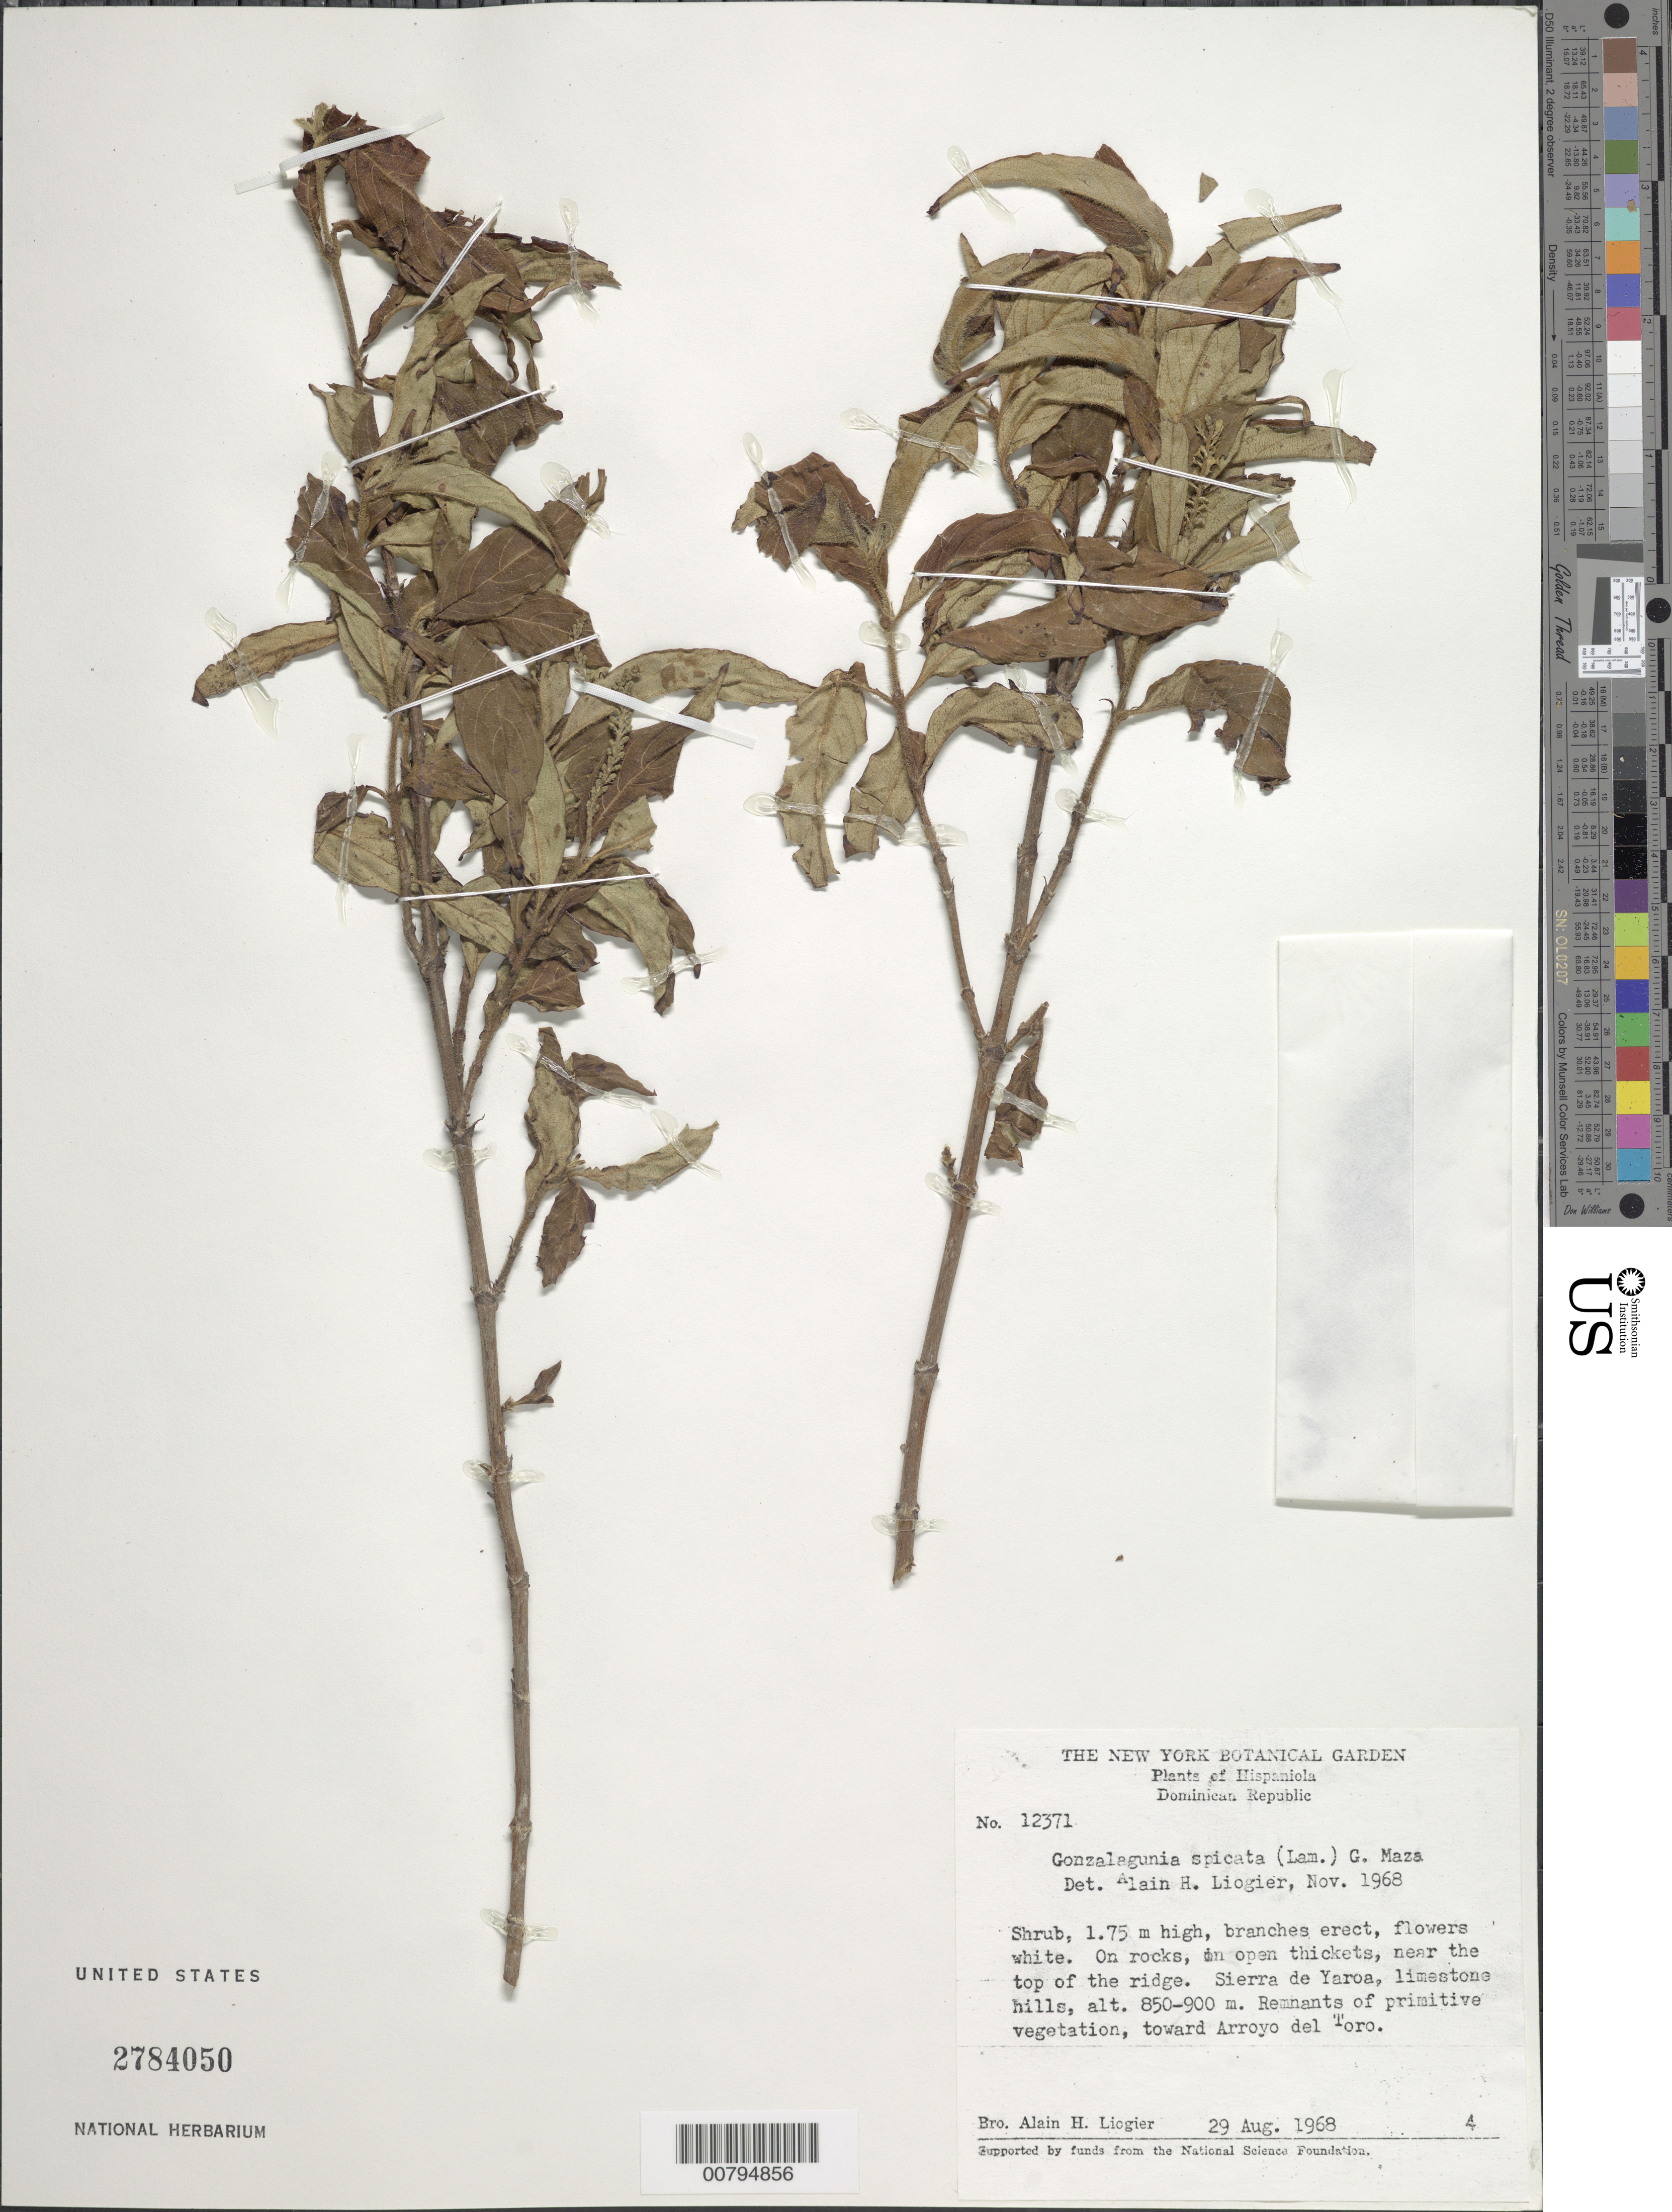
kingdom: Plantae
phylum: Tracheophyta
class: Magnoliopsida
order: Gentianales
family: Rubiaceae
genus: Gonzalagunia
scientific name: Gonzalagunia hirsuta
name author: Schum.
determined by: Liogier, Alain H.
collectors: A. H. Liogier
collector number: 12371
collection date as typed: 29 Aug 1968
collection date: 1968-08-29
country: Dominican Republic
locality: Sierra de Yaroa, hills. Toward Arroyo de Toro.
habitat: Limestone hills. On rocks in open thickets, near top of ridge. Remnants of primitive vegetation.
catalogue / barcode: US 2784050